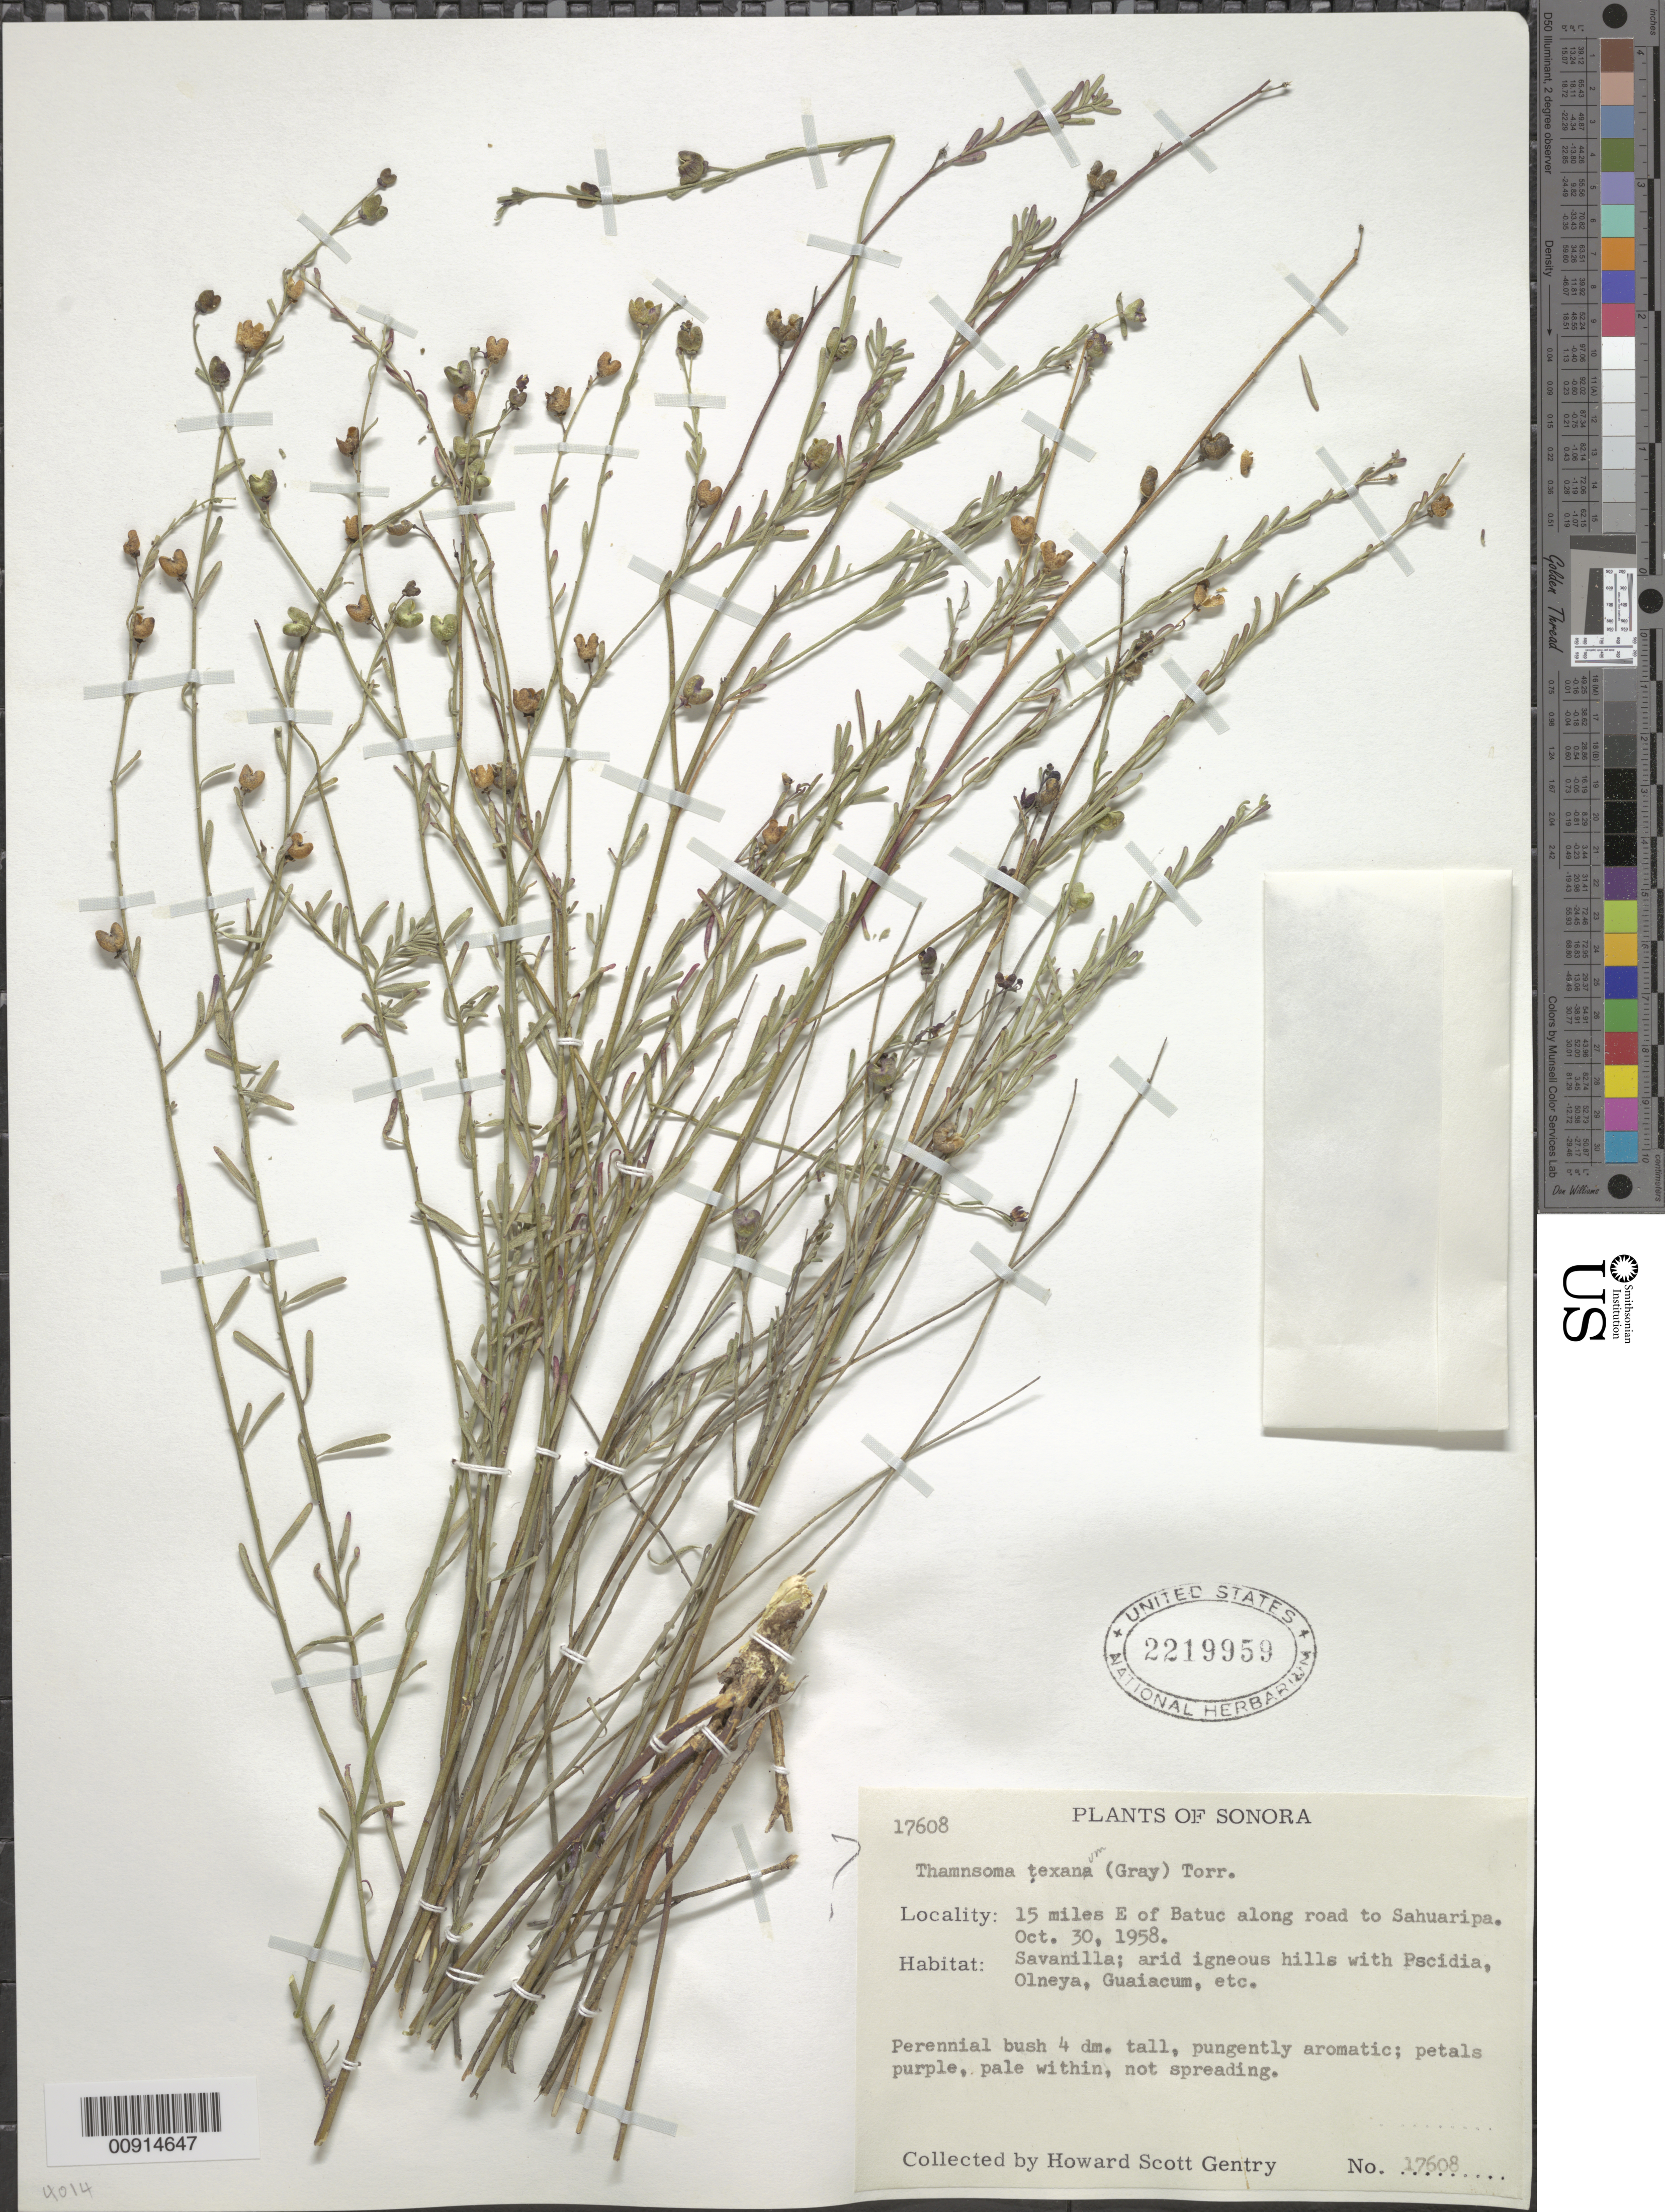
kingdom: Plantae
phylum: Tracheophyta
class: Magnoliopsida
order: Sapindales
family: Rutaceae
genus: Thamnosma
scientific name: Thamnosma texana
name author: (A. Gray) Torr.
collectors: H. S. Gentry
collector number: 17608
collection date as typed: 30 Oct 1958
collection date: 1958-10-30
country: Mexico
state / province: Sonora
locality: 15 miles E of Batuc along road to Sahuaripa, Sonora.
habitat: Savanilla; arid igneous hills with Pscidia, Olneya, Guaiacum, etc.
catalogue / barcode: US 2219959